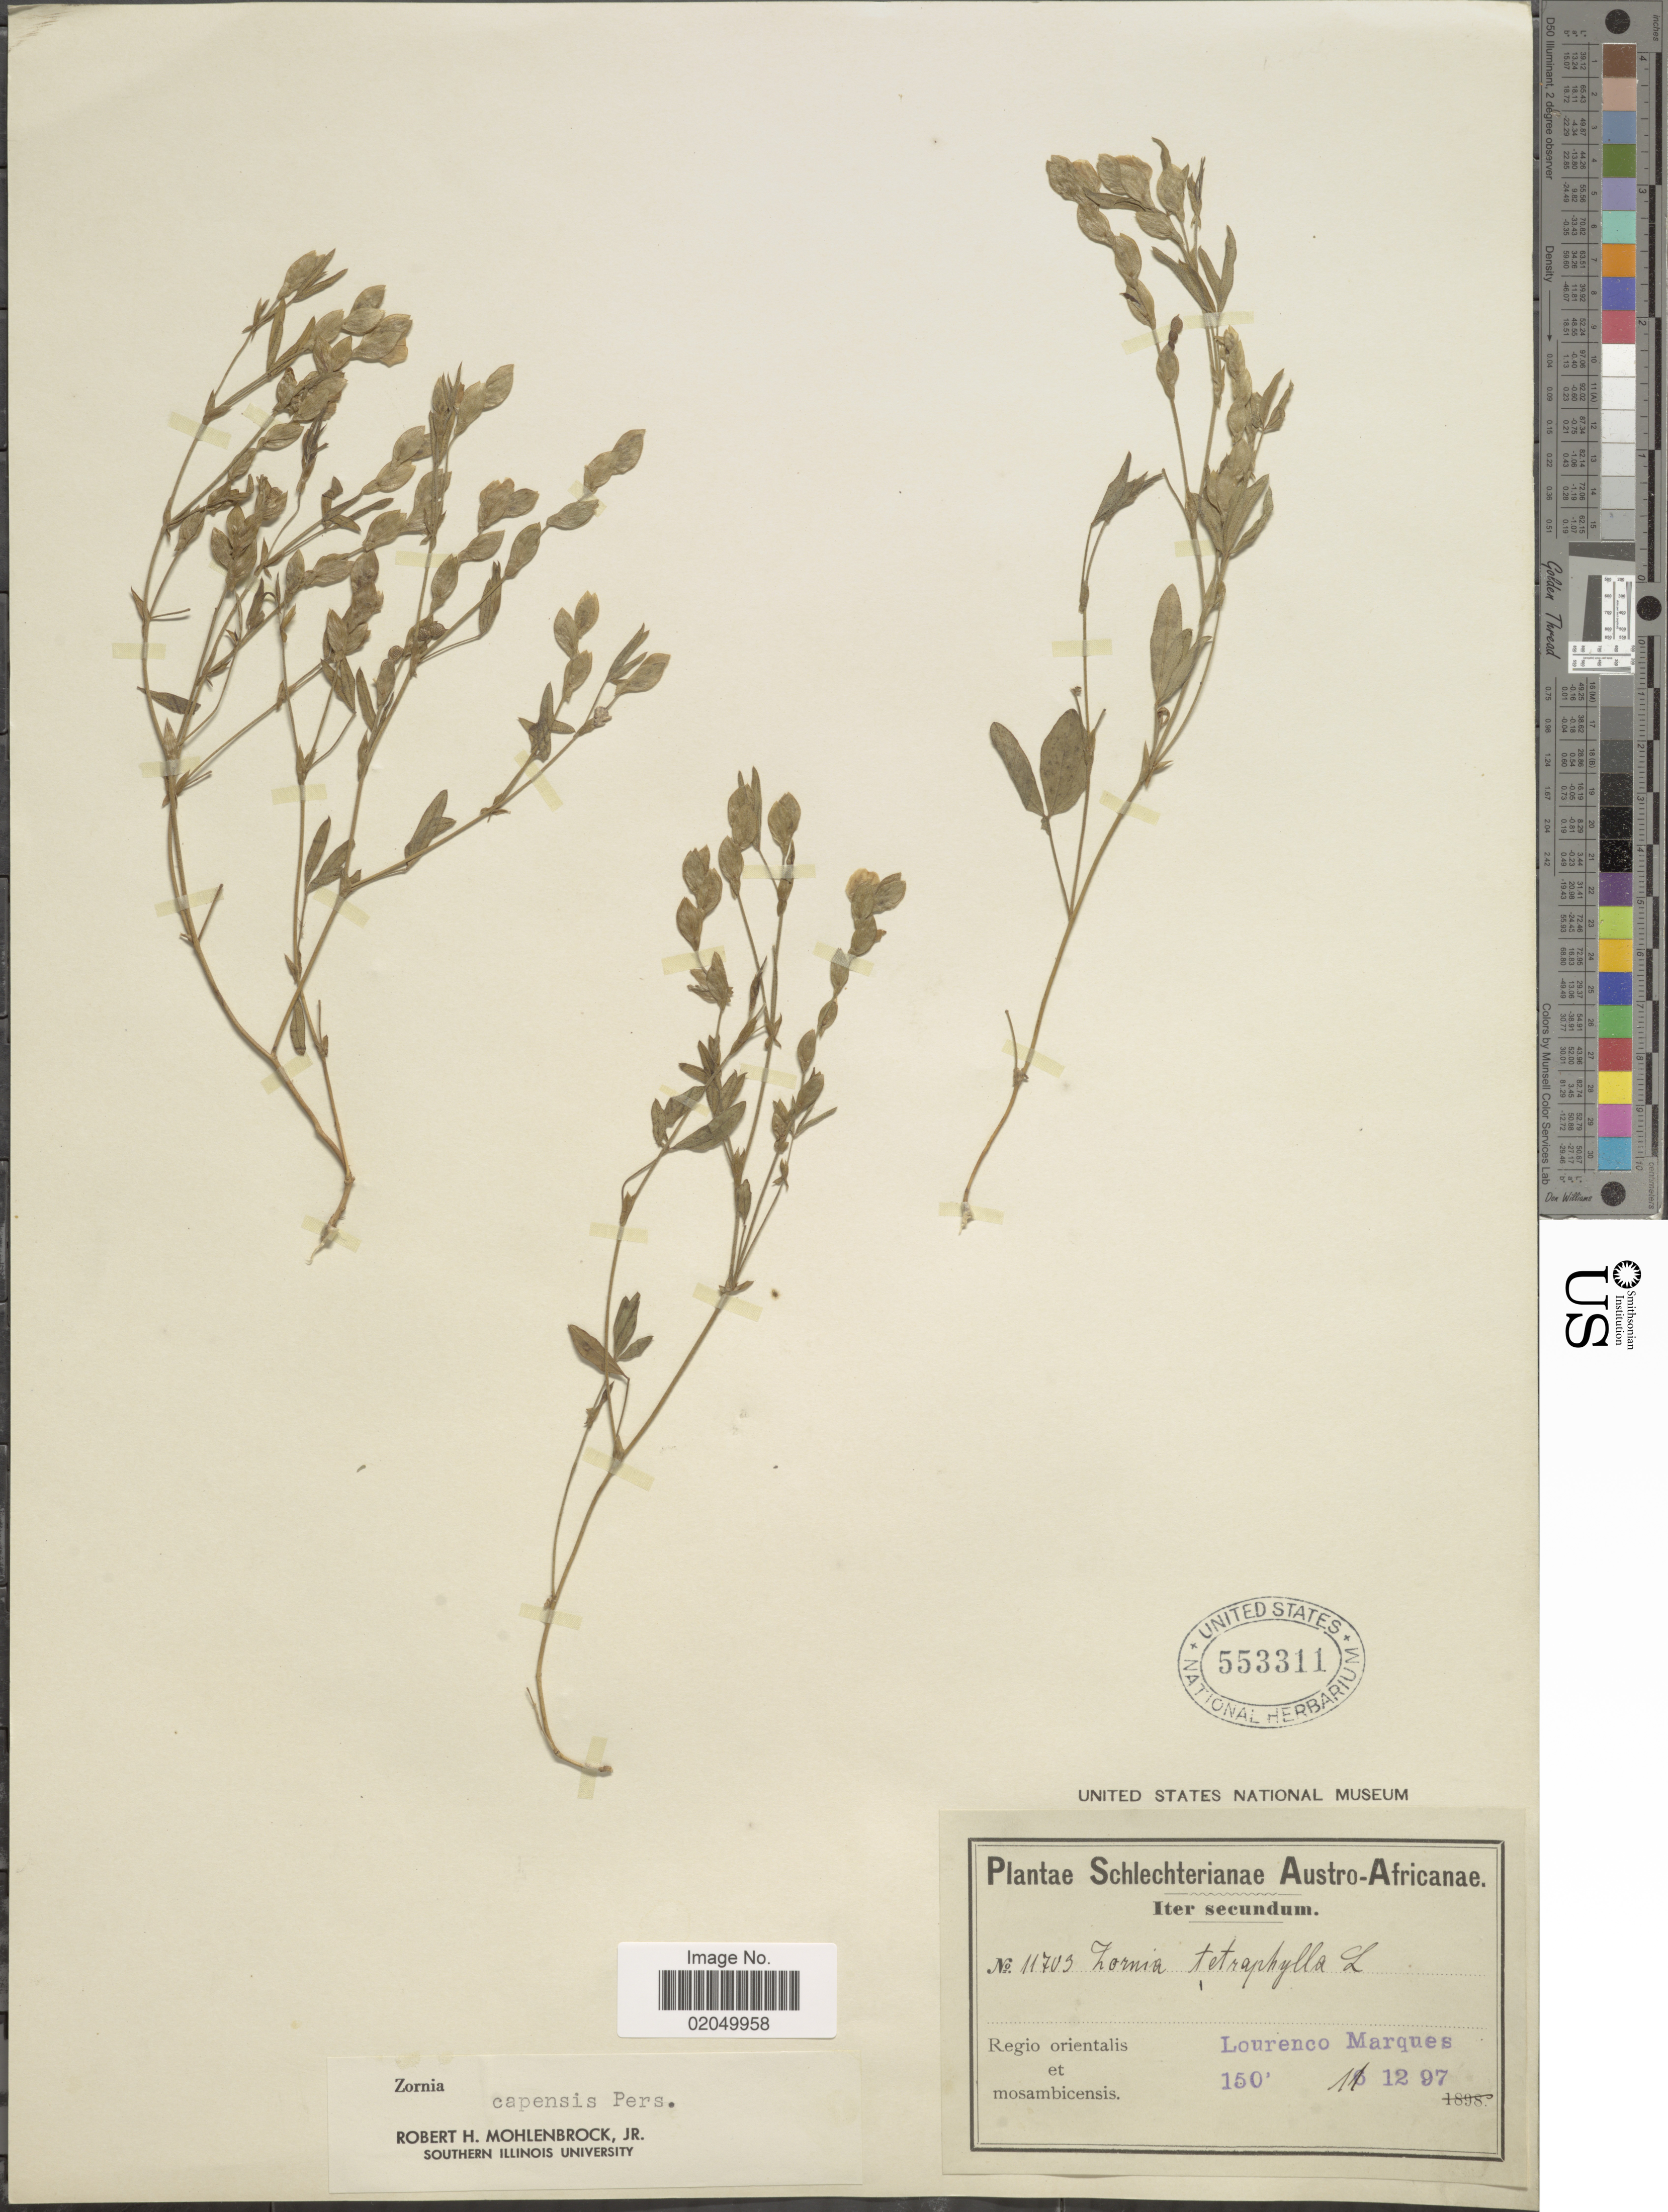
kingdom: Plantae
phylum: Tracheophyta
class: Magnoliopsida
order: Fabales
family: Fabaceae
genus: Zornia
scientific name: Zornia capensis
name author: Pers.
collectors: Schlechter, --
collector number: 11705*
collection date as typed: Transcribed d/m/y: 11/12/97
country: Mozambique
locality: Austro- Africanae. Regio orientalis et mosambicensis. Lourenco Marques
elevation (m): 46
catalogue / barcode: US 553311